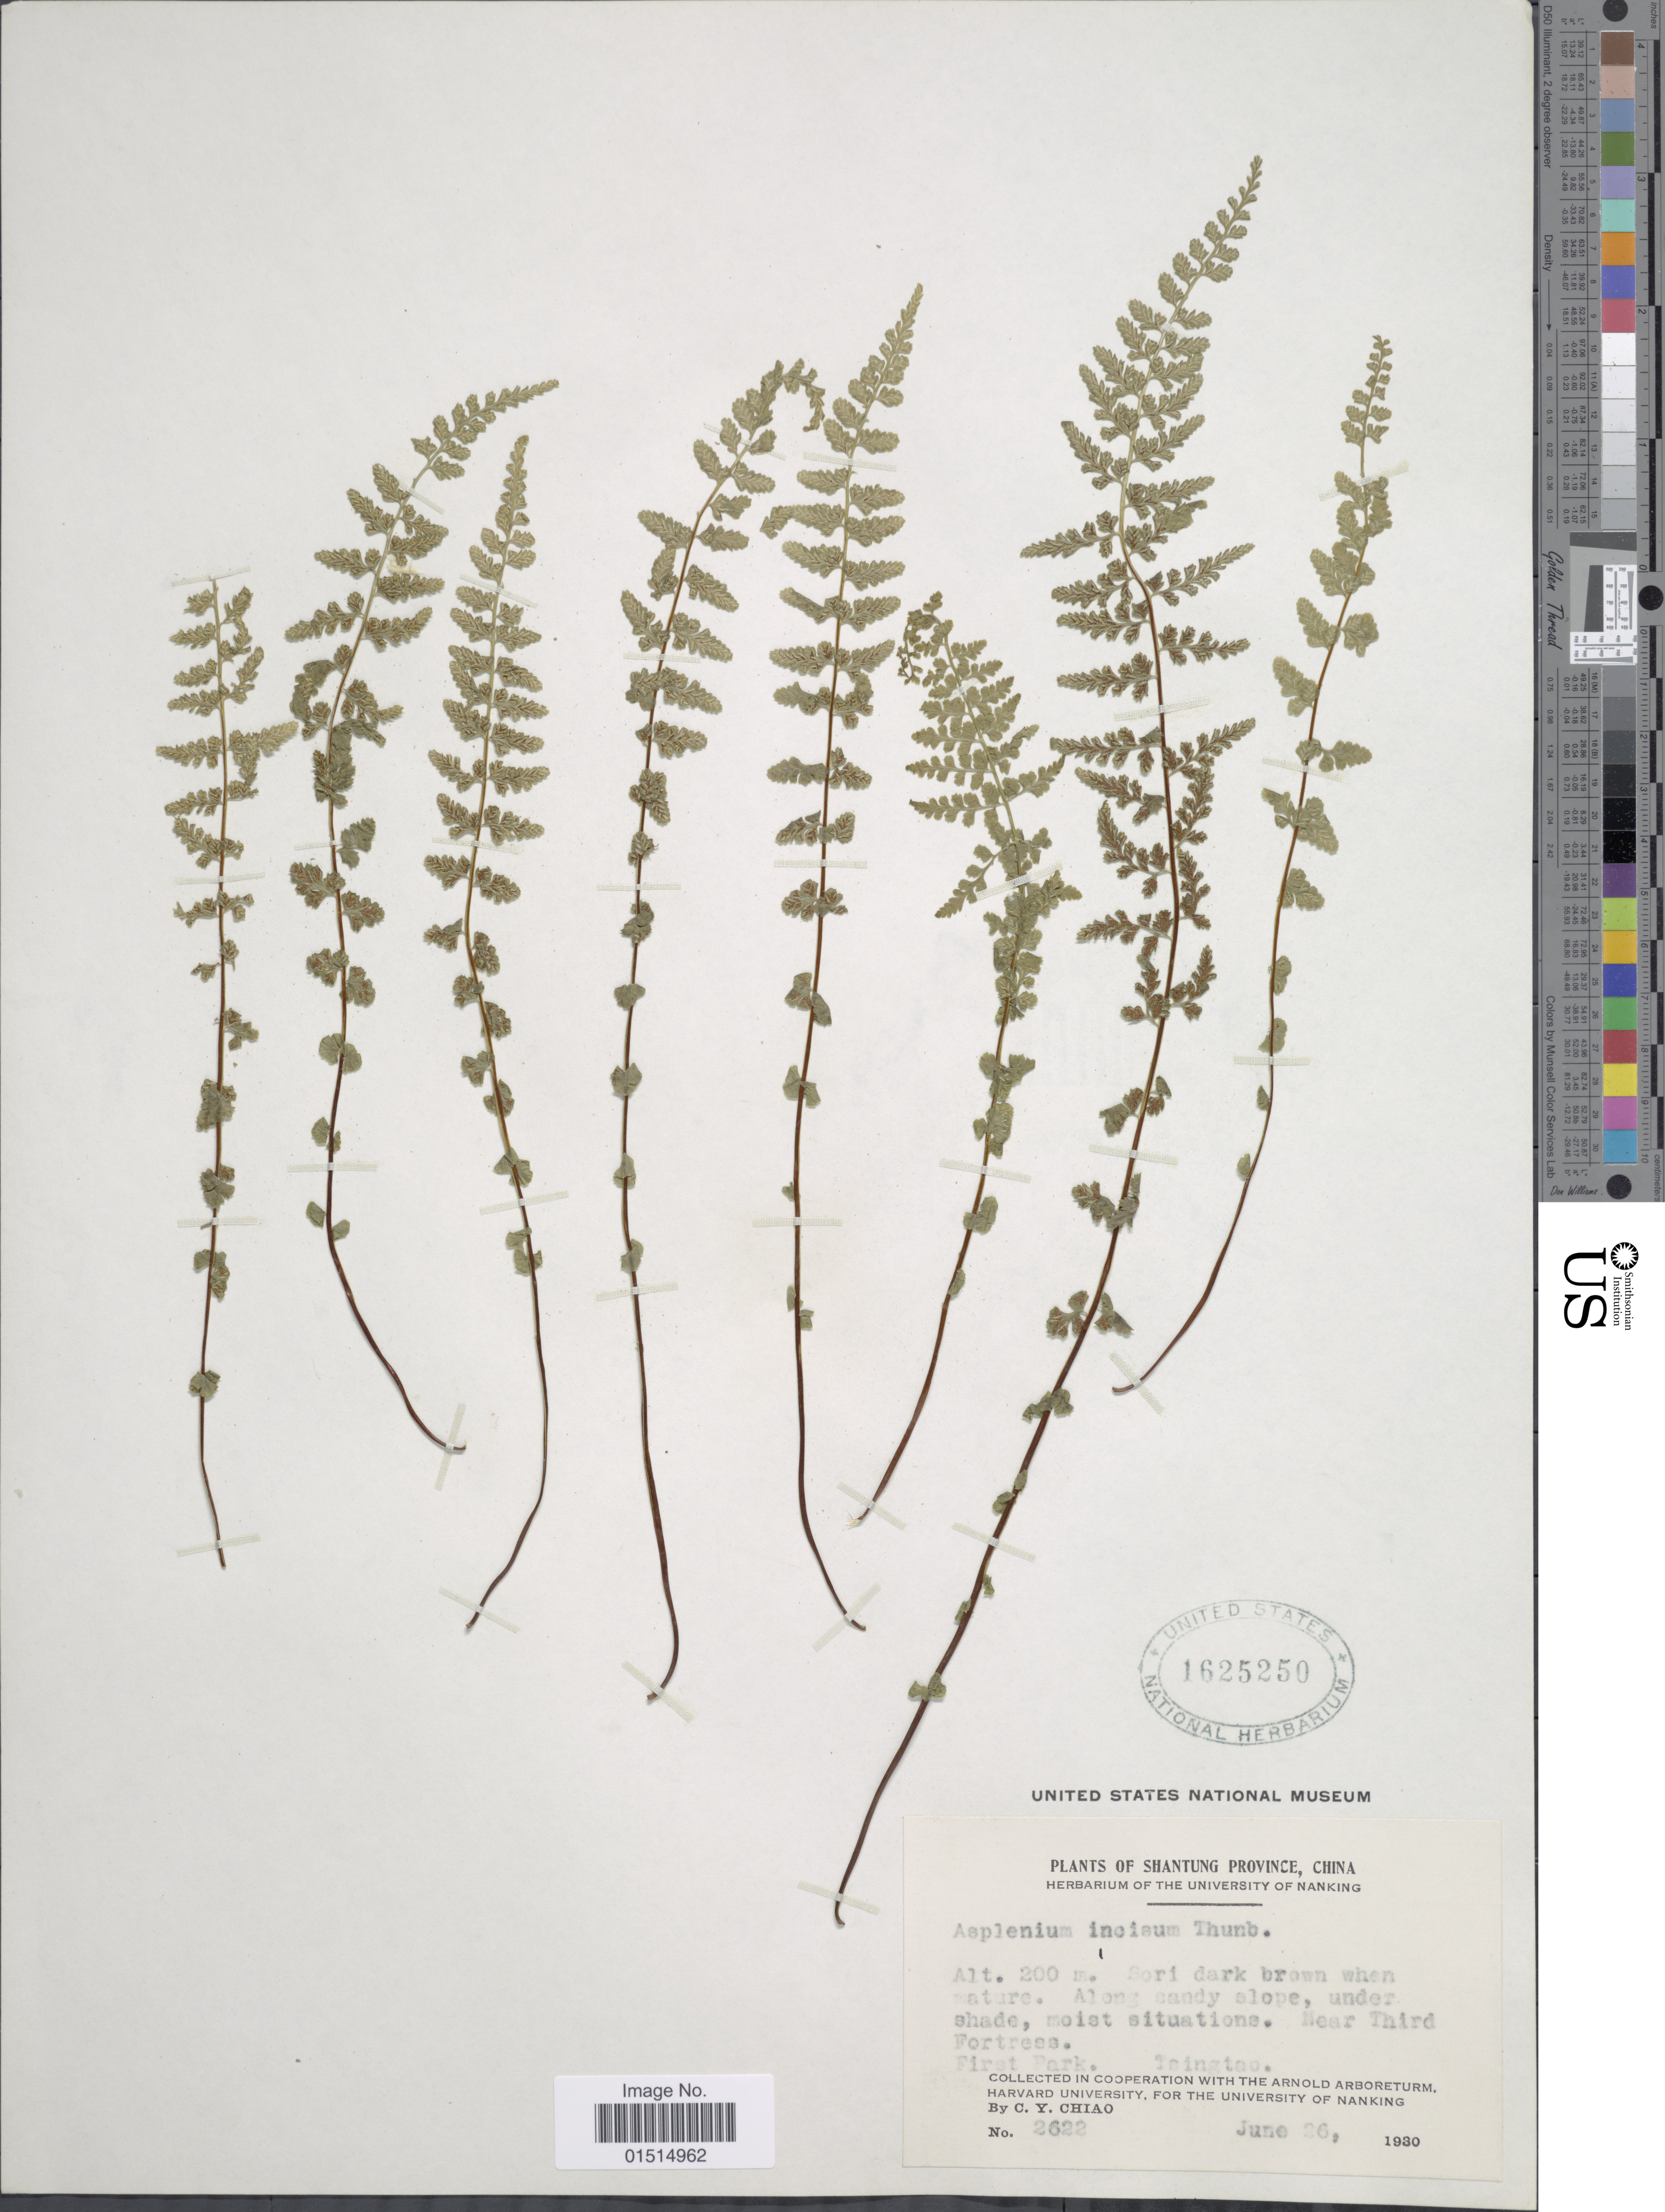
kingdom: Plantae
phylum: Tracheophyta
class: Polypodiopsida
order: Polypodiales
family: Aspleniaceae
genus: Asplenium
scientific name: Asplenium incisum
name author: Thunb.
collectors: C. Y. Chiao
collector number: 2622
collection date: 1930-06-26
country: China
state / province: Shandong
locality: Shantung Province, Along sandy slope, under shade, moist situations. Near Third Fortress. First Park, Teingtao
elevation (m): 200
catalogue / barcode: US 1625250